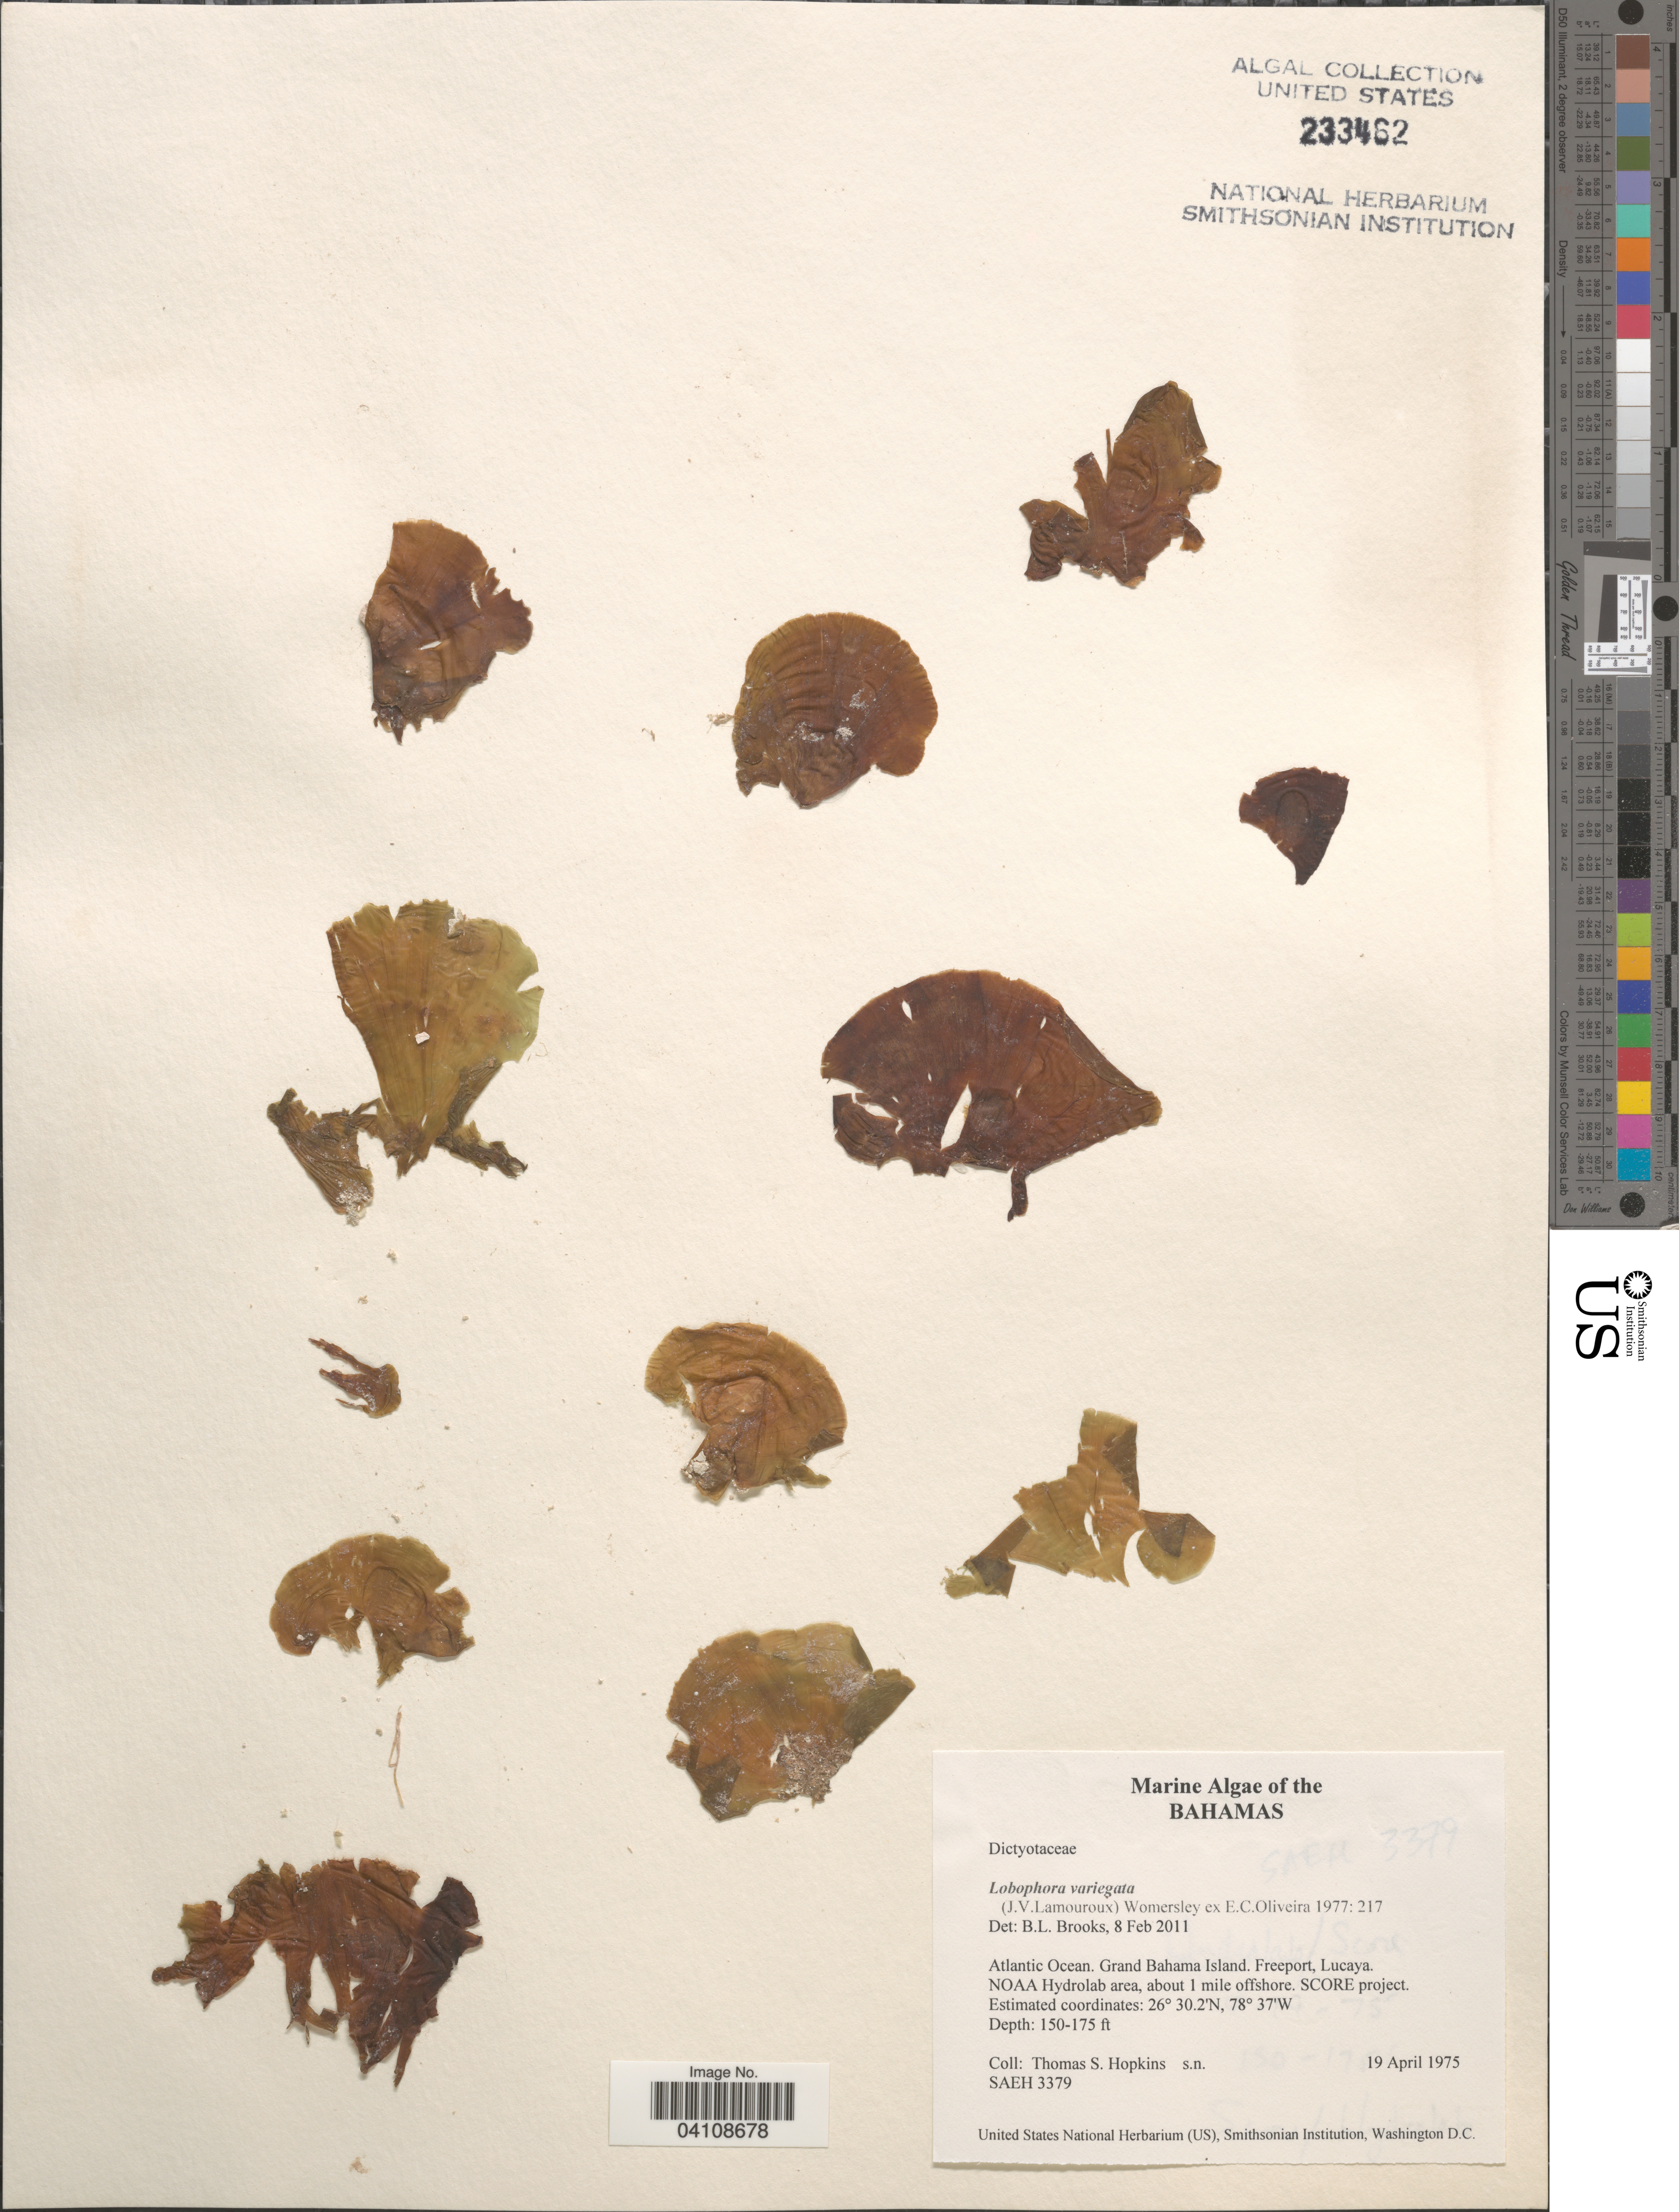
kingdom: Chromista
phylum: Ochrophyta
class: Phaeophyceae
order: Dictyotales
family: Dictyotaceae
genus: Lobophora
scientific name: Lobophora variegata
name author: (J.V.Lamouroux) Womersley & E.C. Oliveira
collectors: T. Hopkins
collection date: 1975-04-19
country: Bahamas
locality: Atlantic Ocean. Grand Bahama Island. Freeport, Lucaya. NOAA Hydrolab area, about 1 mile offshore. SCORE project.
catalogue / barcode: US 233462